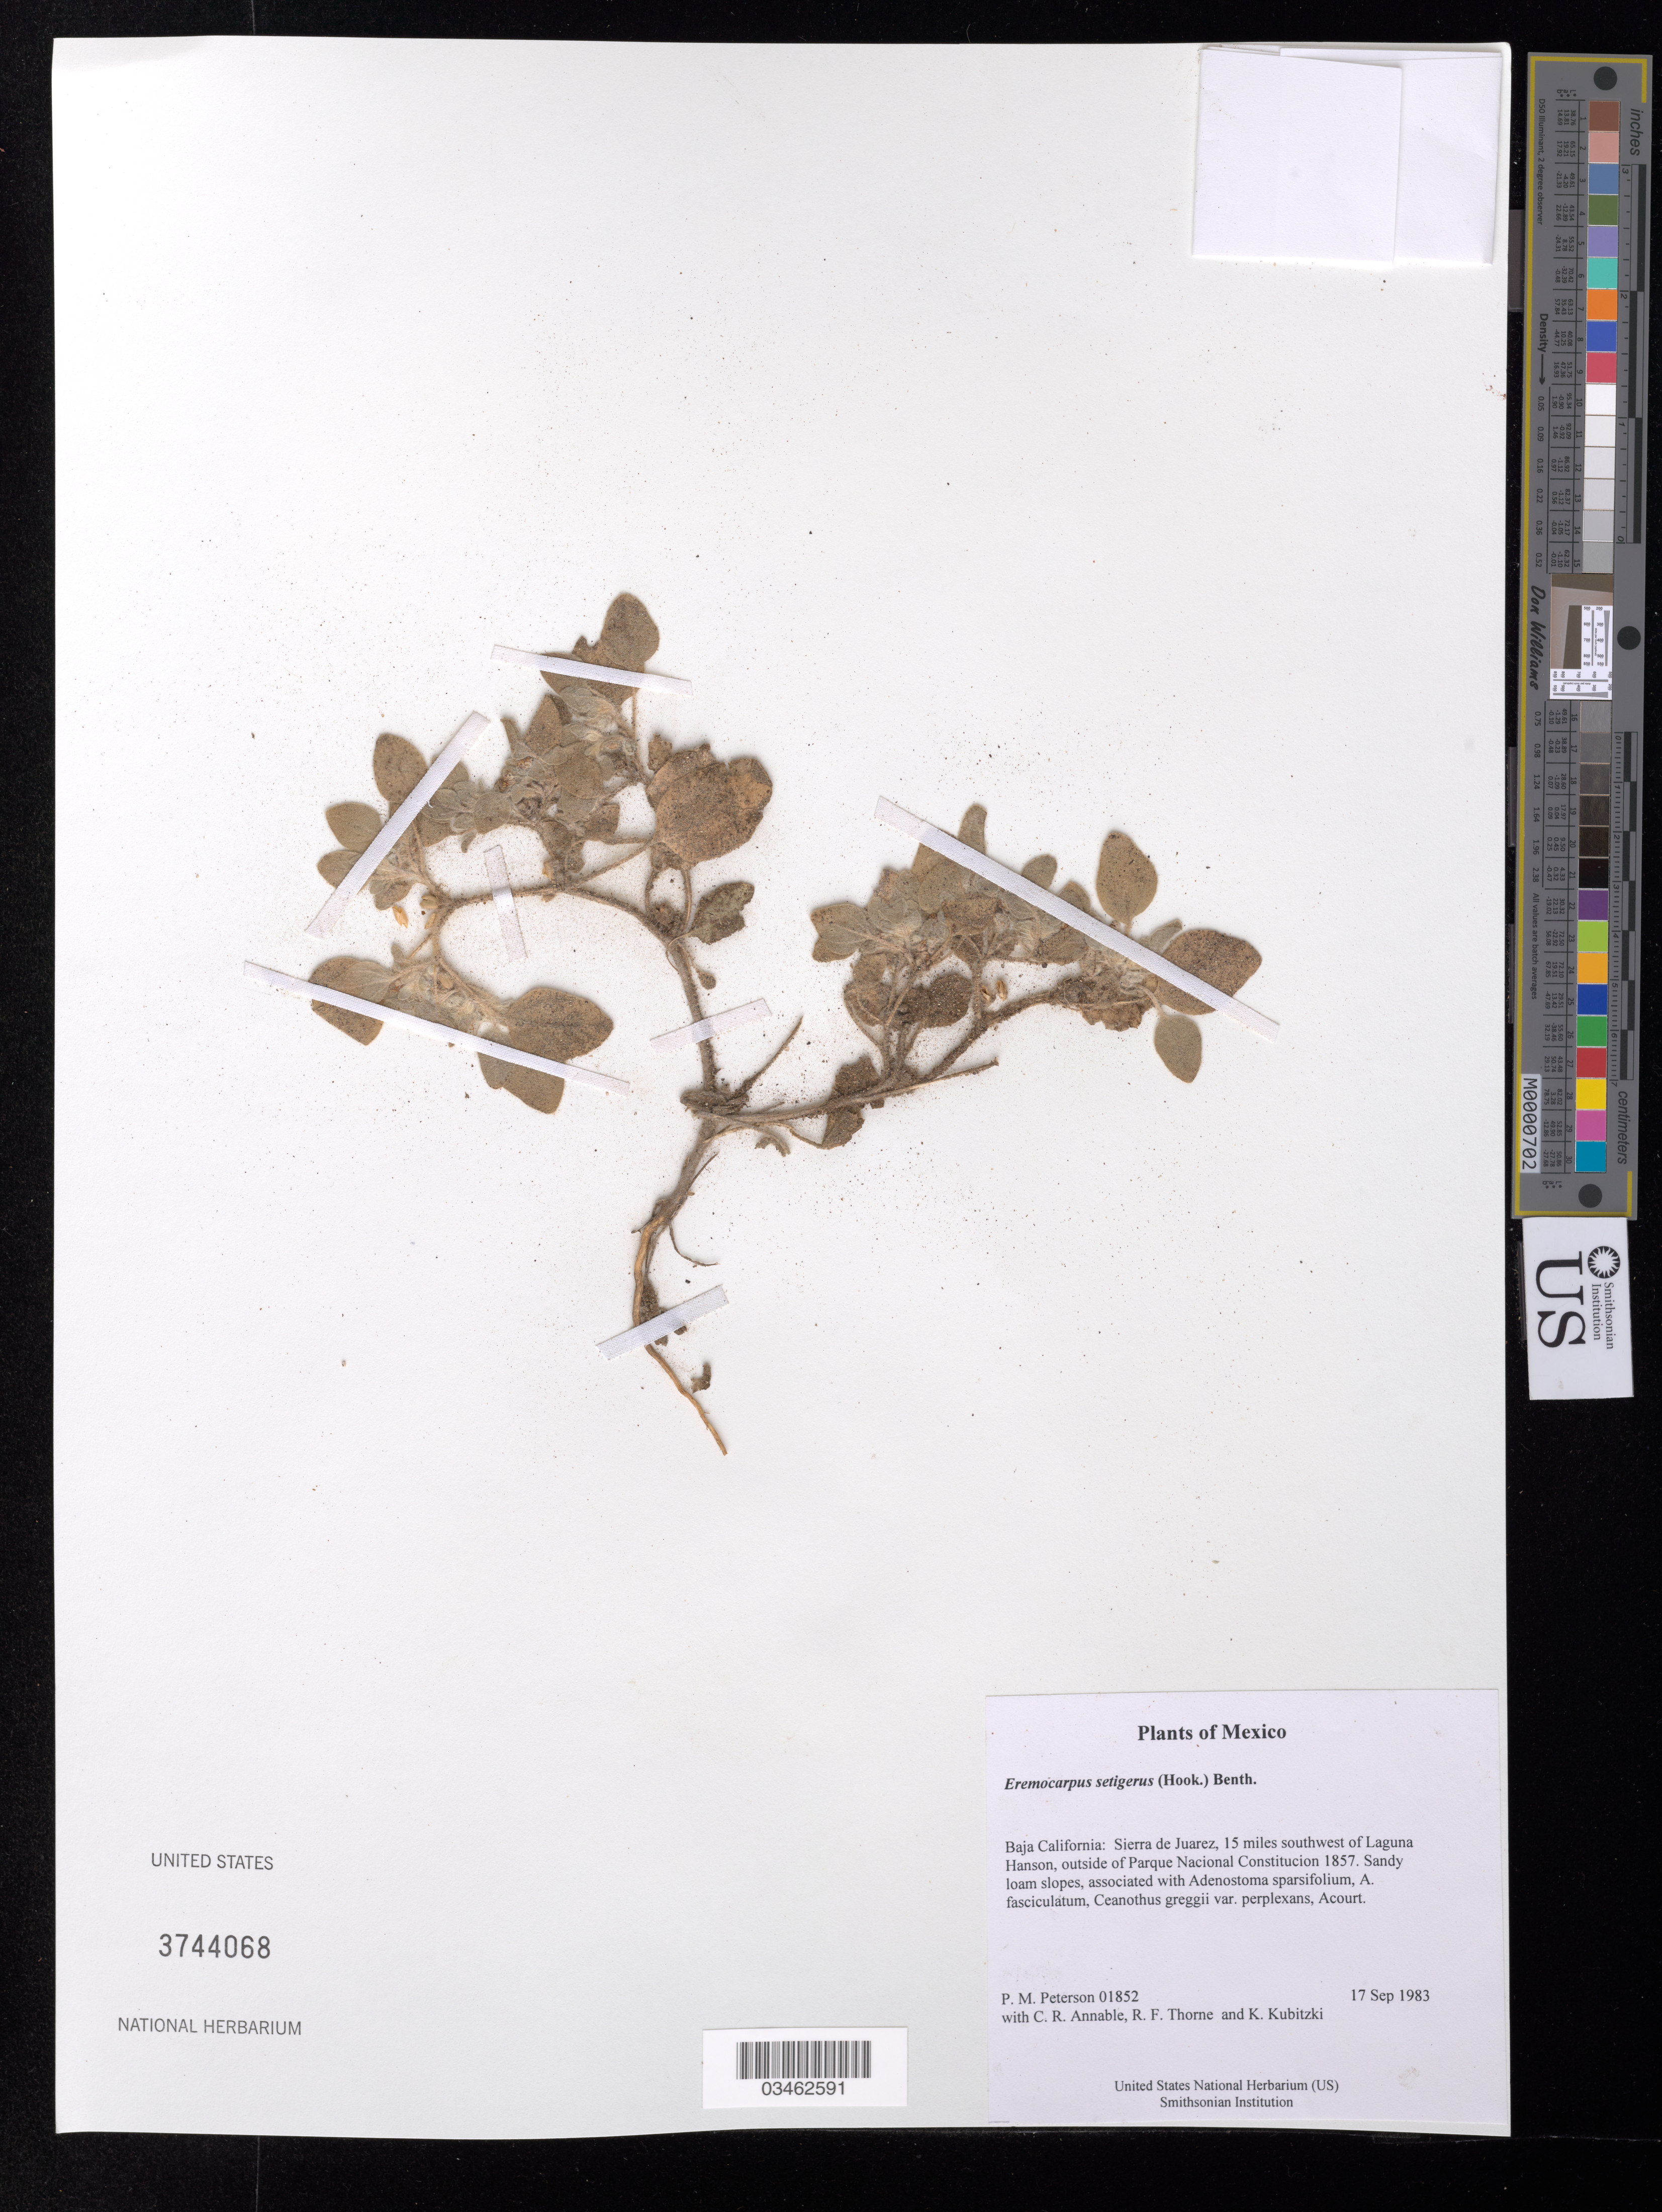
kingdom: Plantae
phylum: Tracheophyta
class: Magnoliopsida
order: Malpighiales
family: Euphorbiaceae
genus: Eremocarpus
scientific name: Eremocarpus setigerus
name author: (Hook.) Benth.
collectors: P. M. Peterson, C. R. Annable, R. F. Thorne & K. Kubitzki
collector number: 01852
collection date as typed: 17 Sep 1983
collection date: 1983-09-17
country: Mexico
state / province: Baja California Norte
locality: Sierra de Juarez, 15 miles southwest of Laguna Hanson, outside of Parque Nacional Constitucion 1857.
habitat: Sandy loam slopes, associated with Adenostoma sparsifolium, A. fasciculatum, Ceanothus greggii var. perplexans, Acourt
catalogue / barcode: US 3744068